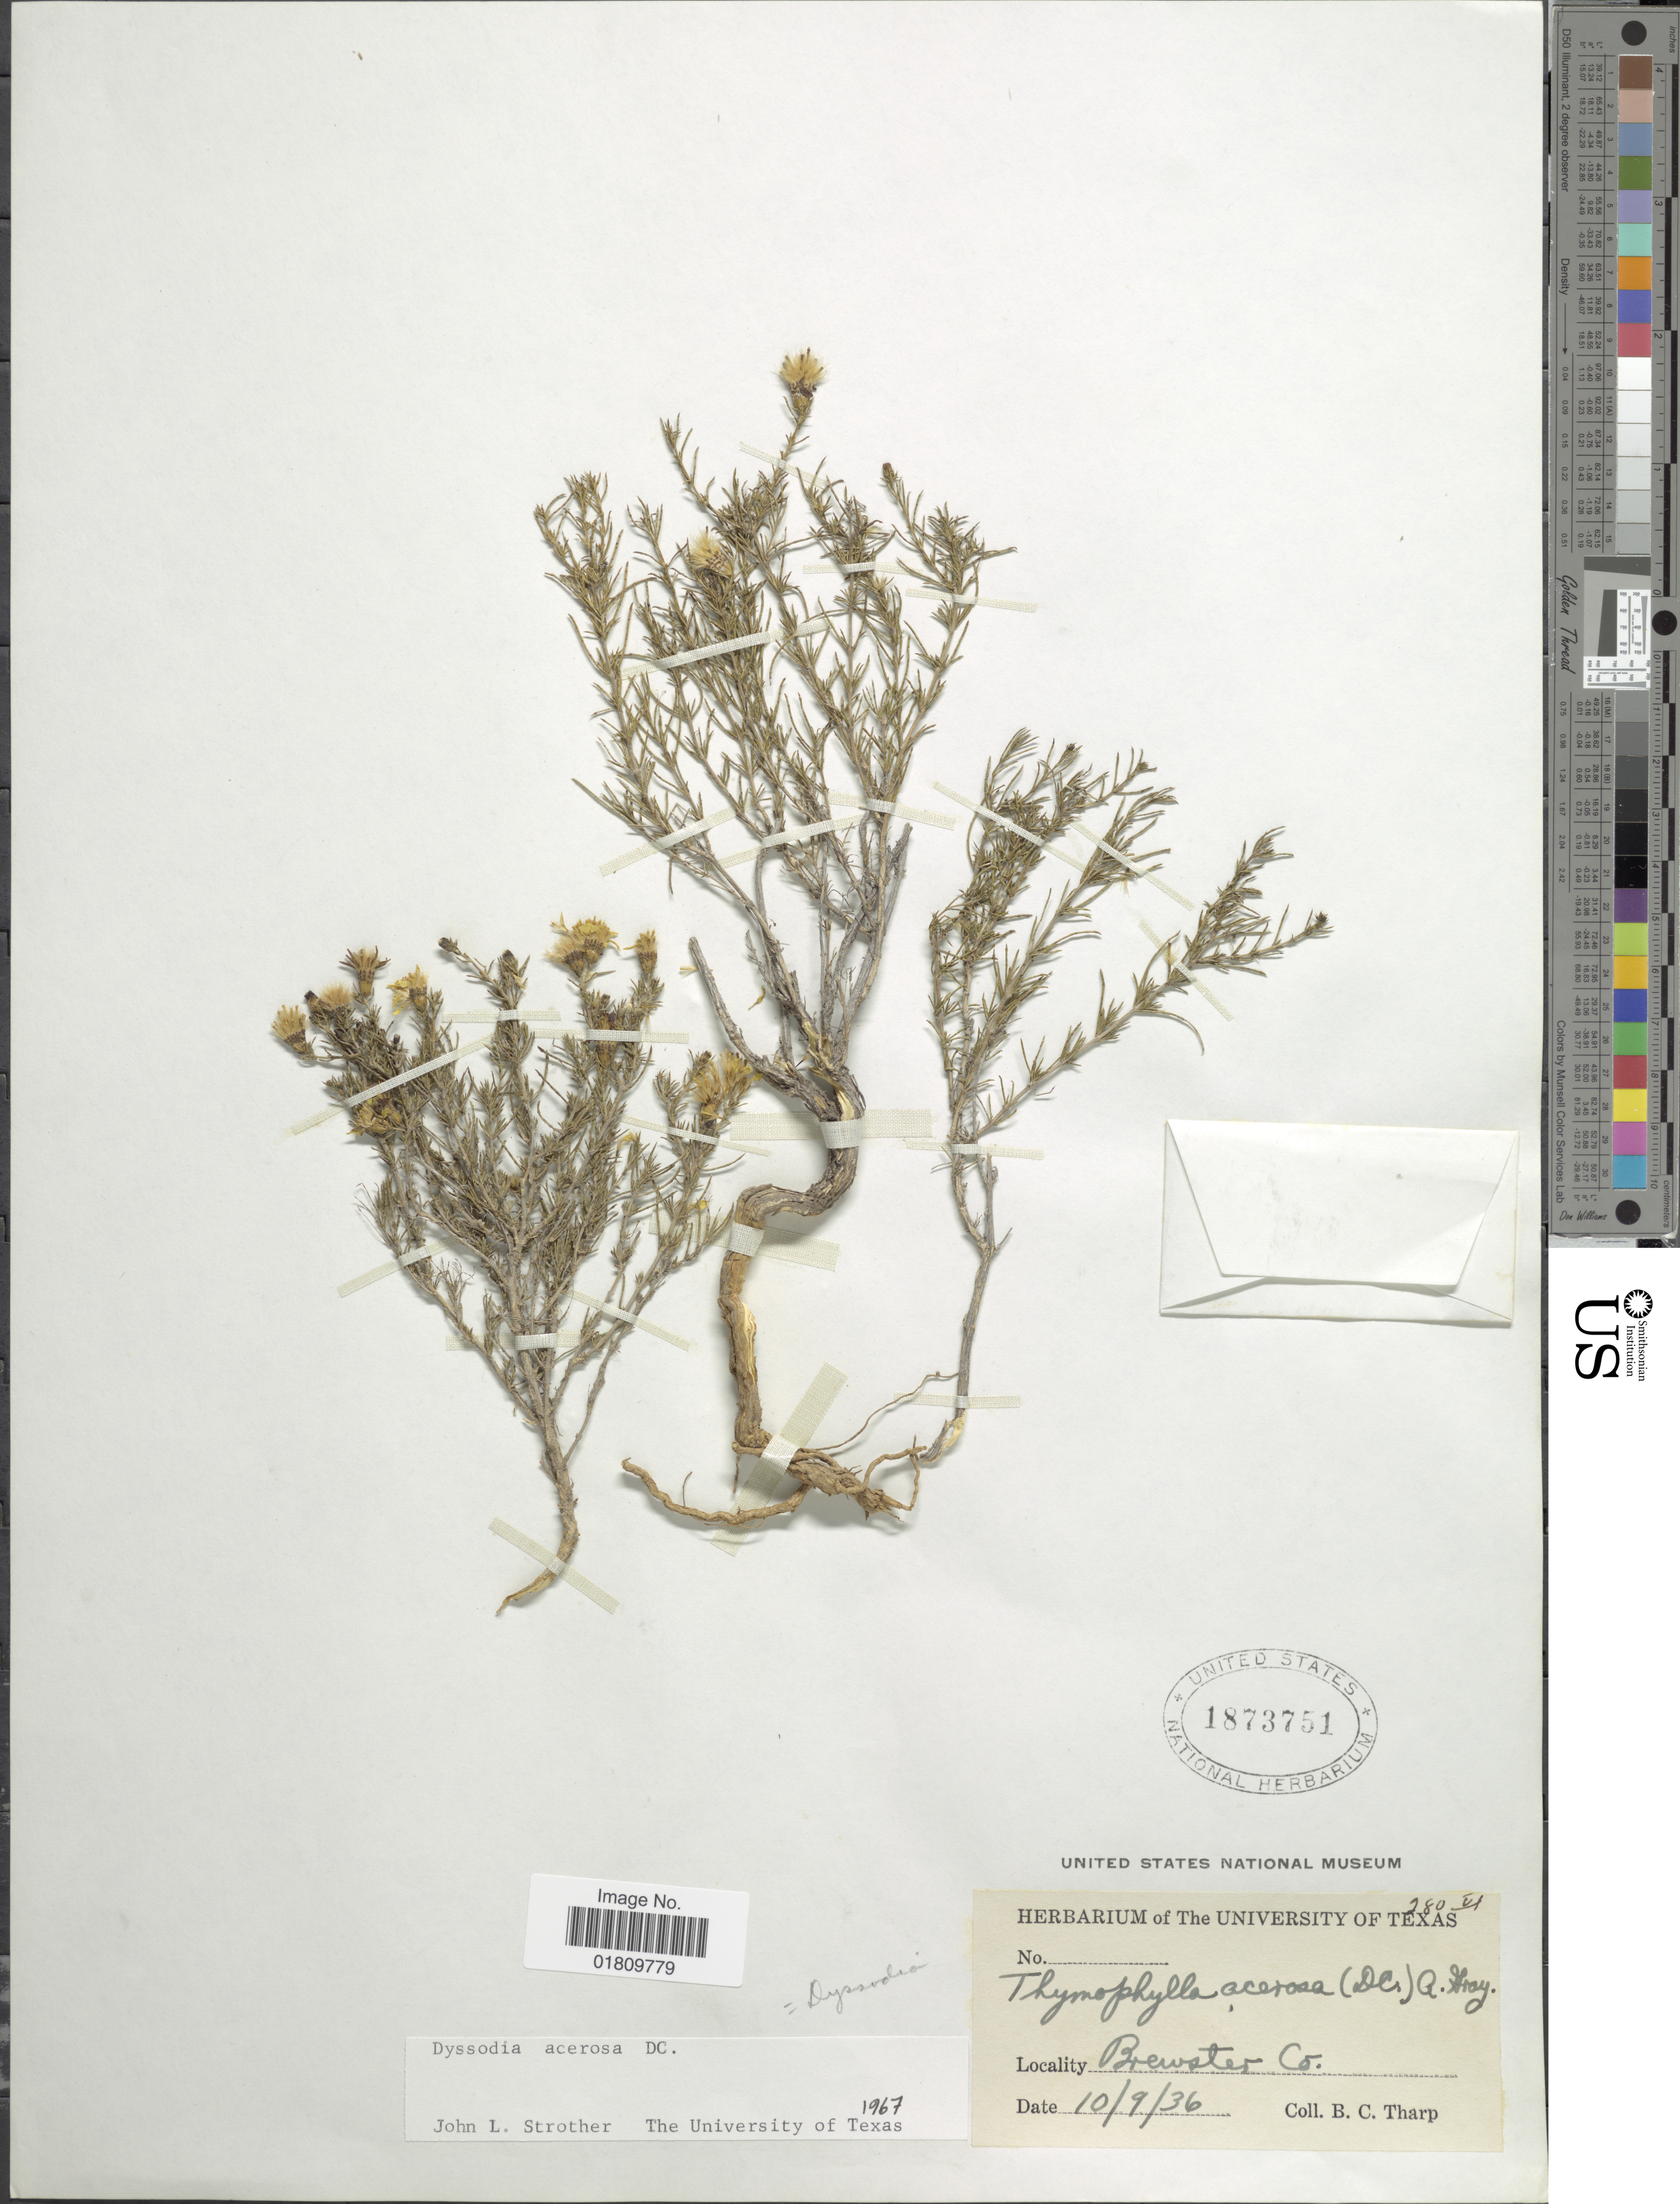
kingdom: Plantae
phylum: Tracheophyta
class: Magnoliopsida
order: Asterales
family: Asteraceae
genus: Thymophylla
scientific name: Thymophylla acerosa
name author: (DC.) Strother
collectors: B. C. Tharp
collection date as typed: Transcribed d/m/y: 9/10/36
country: United States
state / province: Texas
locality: Brewster Co.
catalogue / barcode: US 1873751